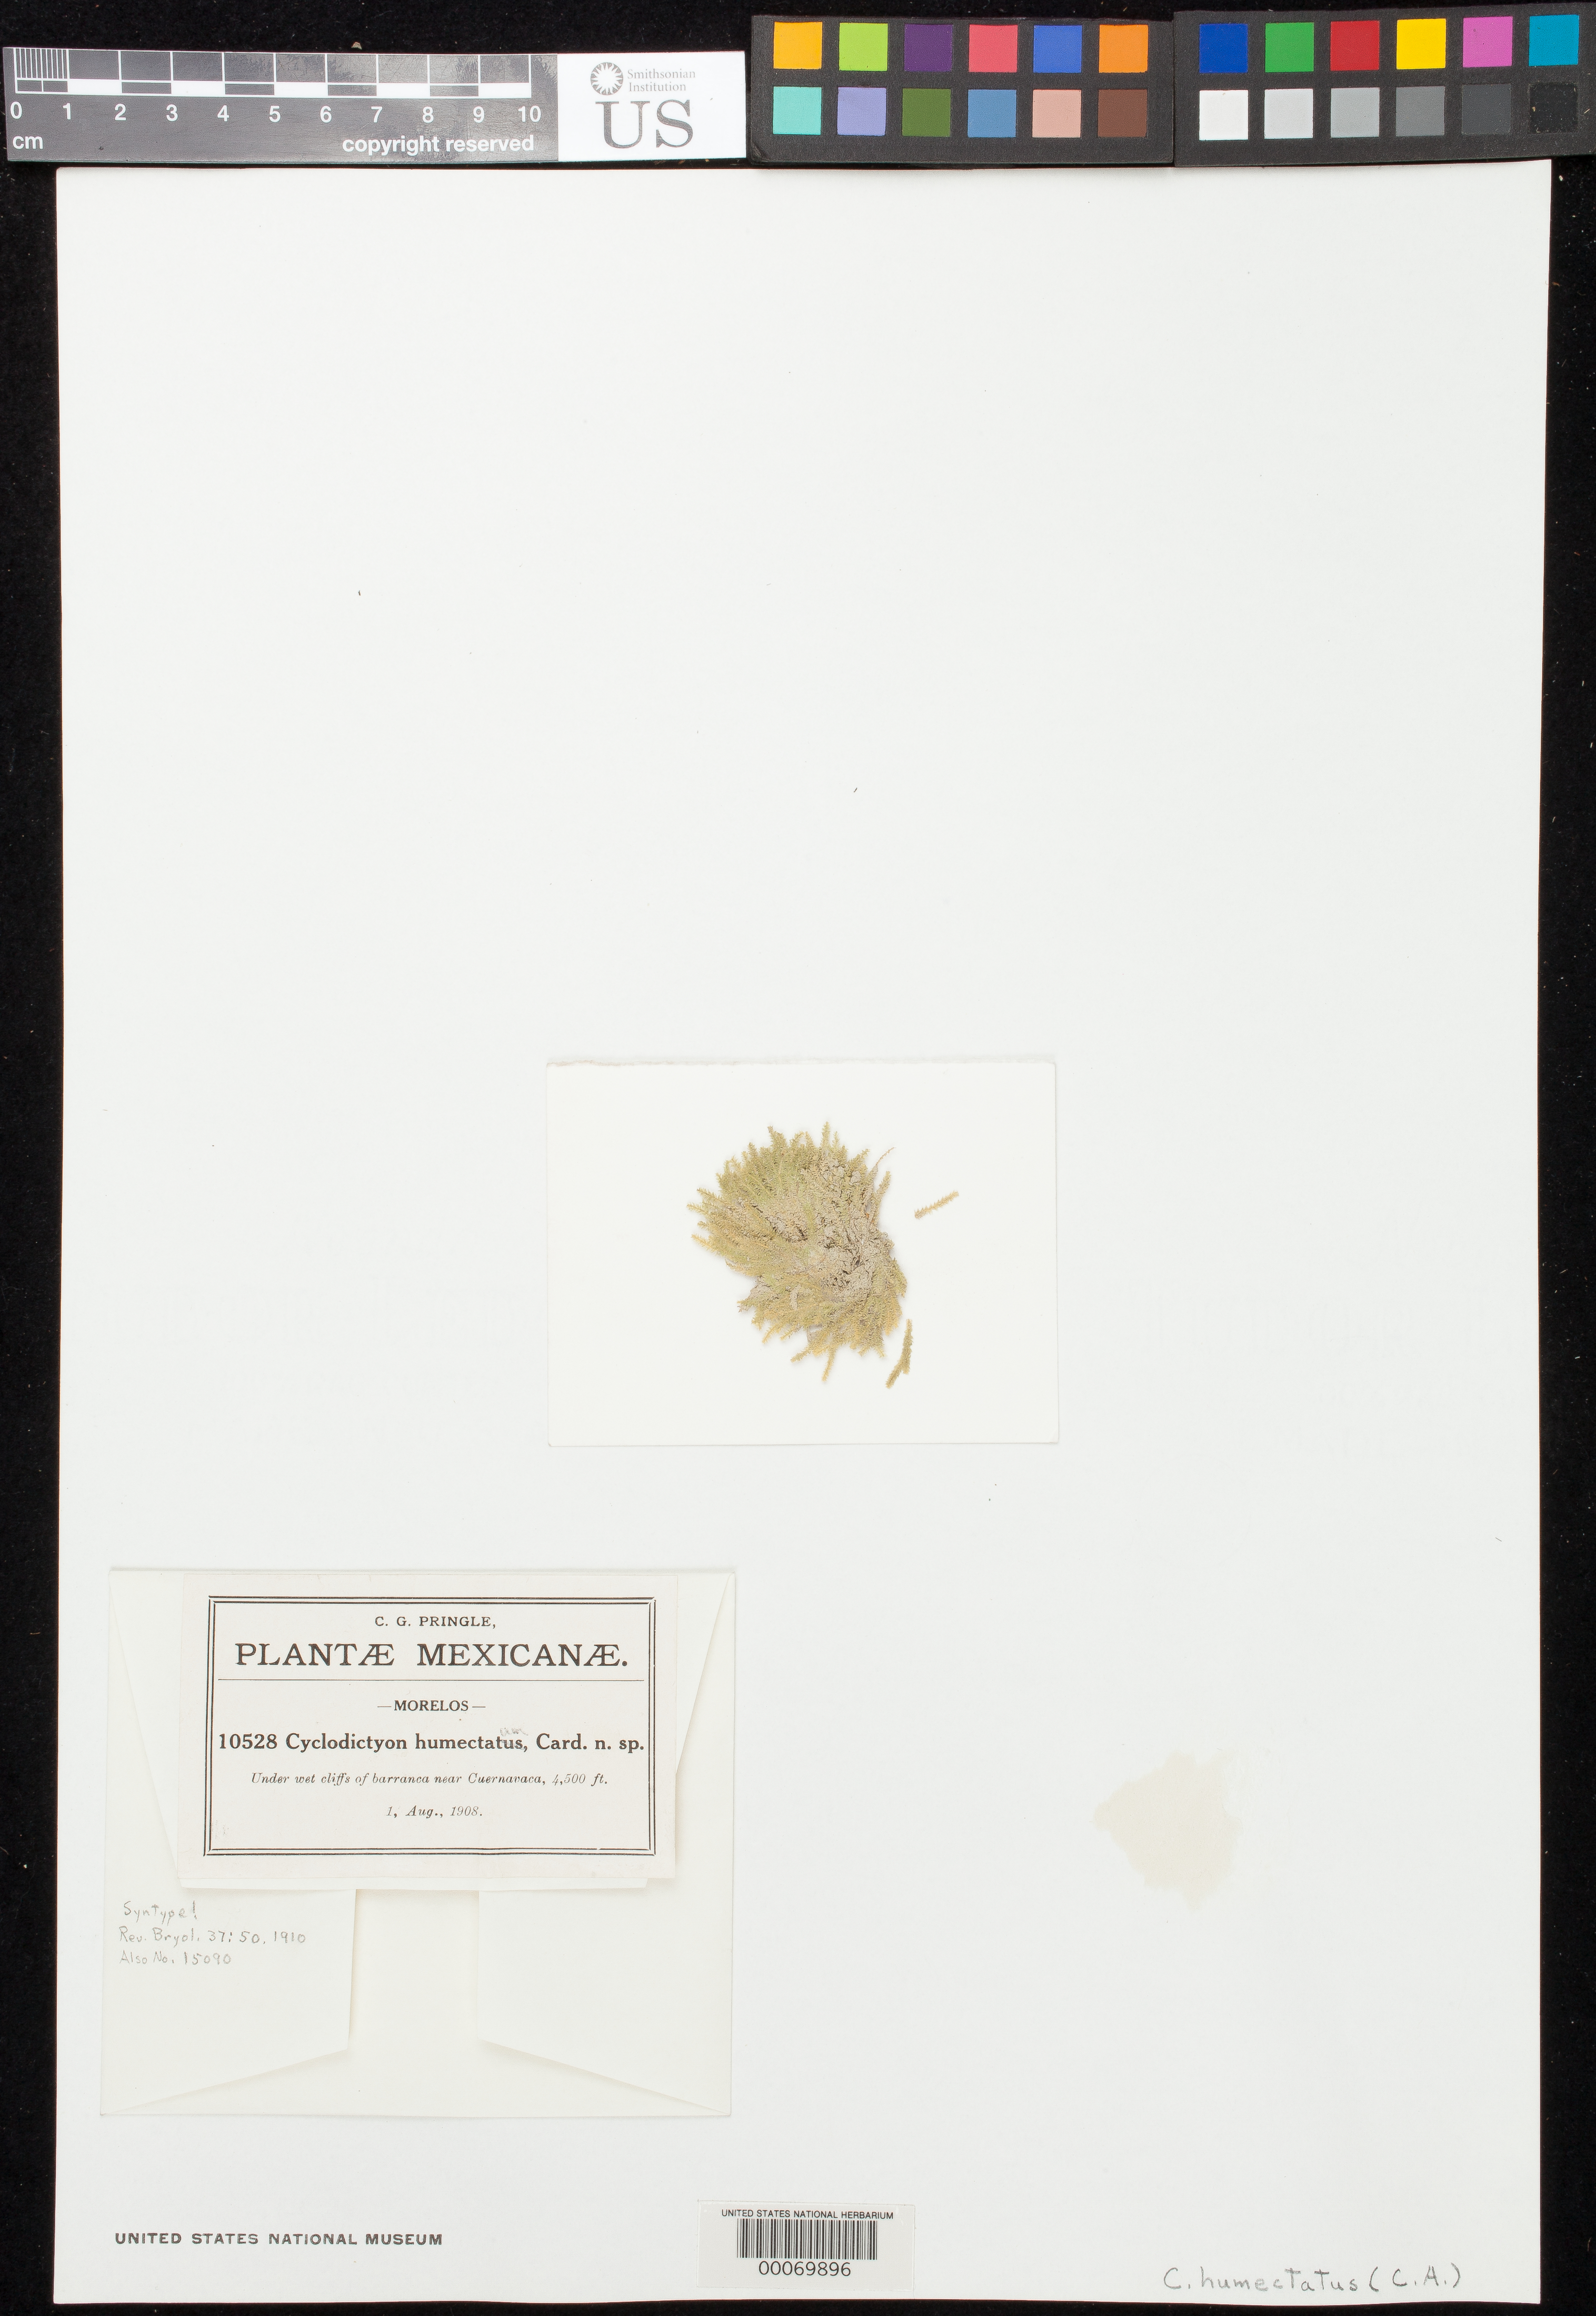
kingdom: Plantae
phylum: Bryophyta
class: Bryopsida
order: Hookeriales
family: Pilotrichaceae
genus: Cyclodictyon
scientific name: Cyclodictyon humectatum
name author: Cardot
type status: Syntype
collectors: C. G. Pringle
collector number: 10528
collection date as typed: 01 Aug 1908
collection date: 1908-08-01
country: Mexico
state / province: Morelos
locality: Near Cuernavaca.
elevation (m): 1372